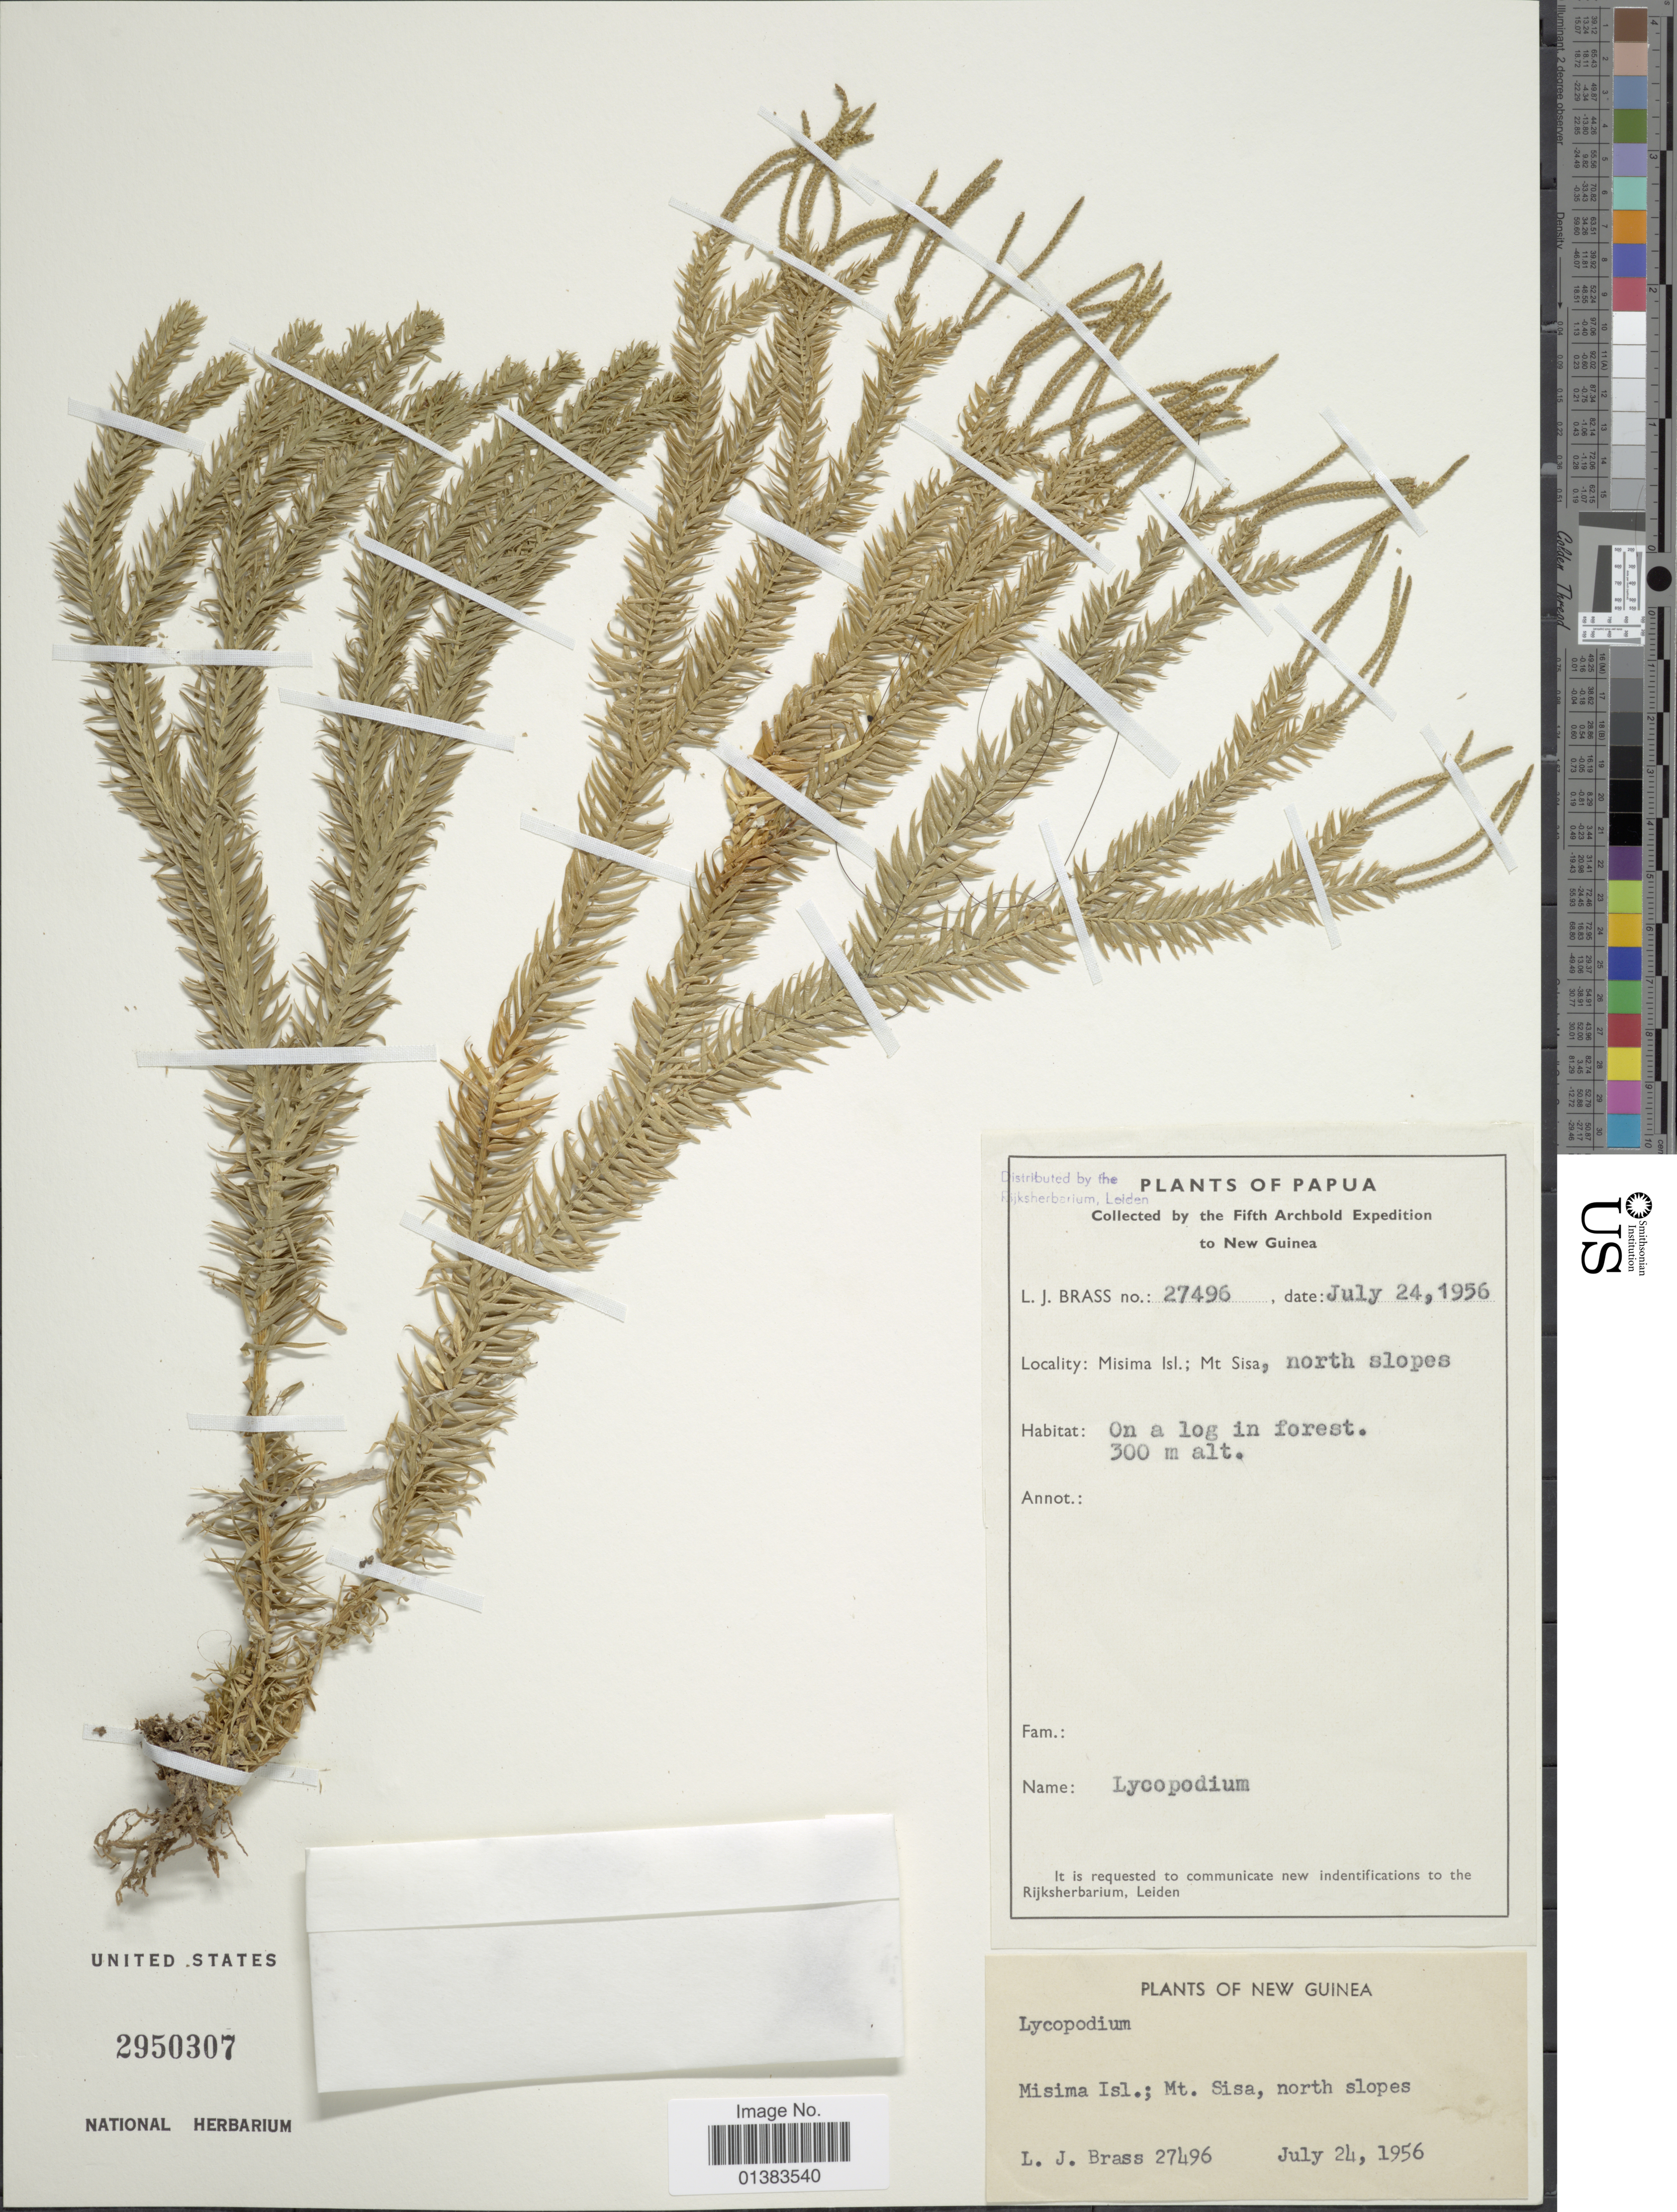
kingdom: Plantae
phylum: Tracheophyta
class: Lycopodiopsida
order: Lycopodiales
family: Lycopodiaceae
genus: Phlegmariurus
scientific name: Phlegmariurus horizontalis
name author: (Nessel) A. R. Field & Bostock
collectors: L. J. Brass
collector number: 27496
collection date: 1956-07-24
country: Papua New Guinea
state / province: Milne Bay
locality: Misima Isl.,: Mt Sisa, north slopes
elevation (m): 300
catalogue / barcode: US 2950307